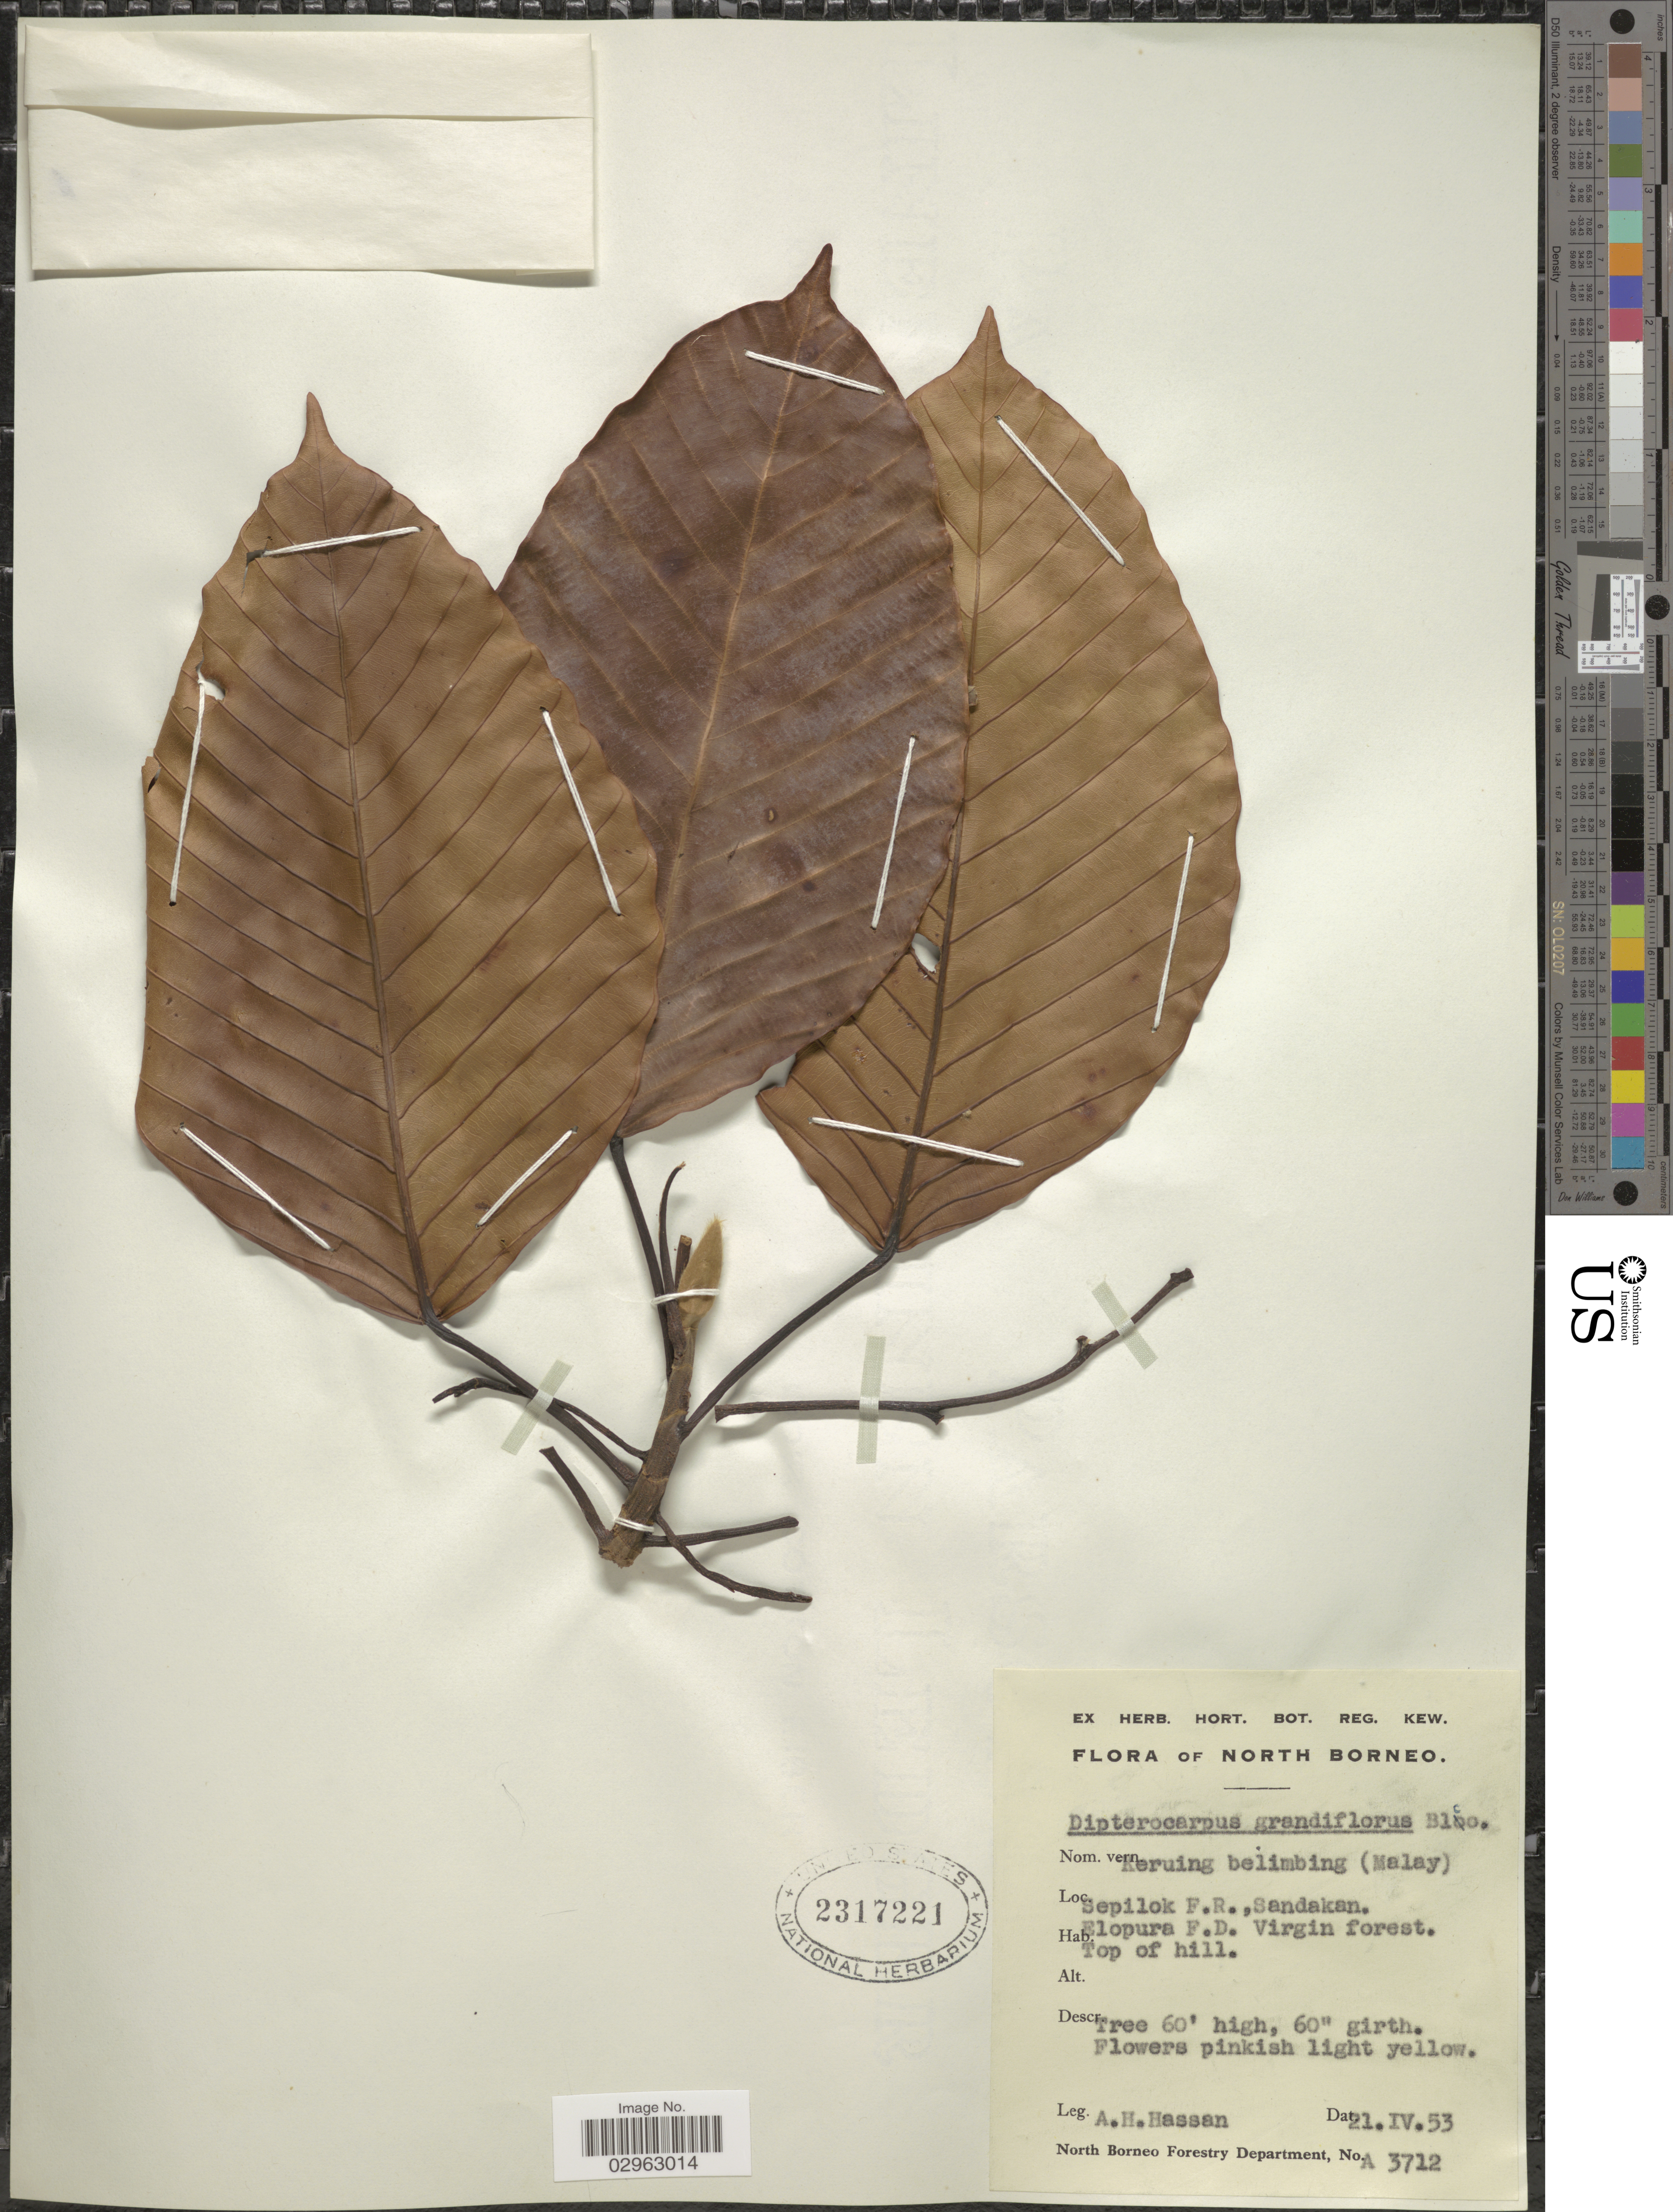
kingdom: Plantae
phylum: Tracheophyta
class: Magnoliopsida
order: Malvales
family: Dipterocarpaceae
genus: Dipterocarpus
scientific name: Dipterocarpus grandiflorus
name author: (Blanco) Blanco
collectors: A. Hassan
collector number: A 3712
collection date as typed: Transcribed d/m/y: 21/4/53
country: Malaysia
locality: North Borneo. Sepilok F.R., Sandakan. Elopura F.D. Virgin forest.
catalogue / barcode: US 2317221